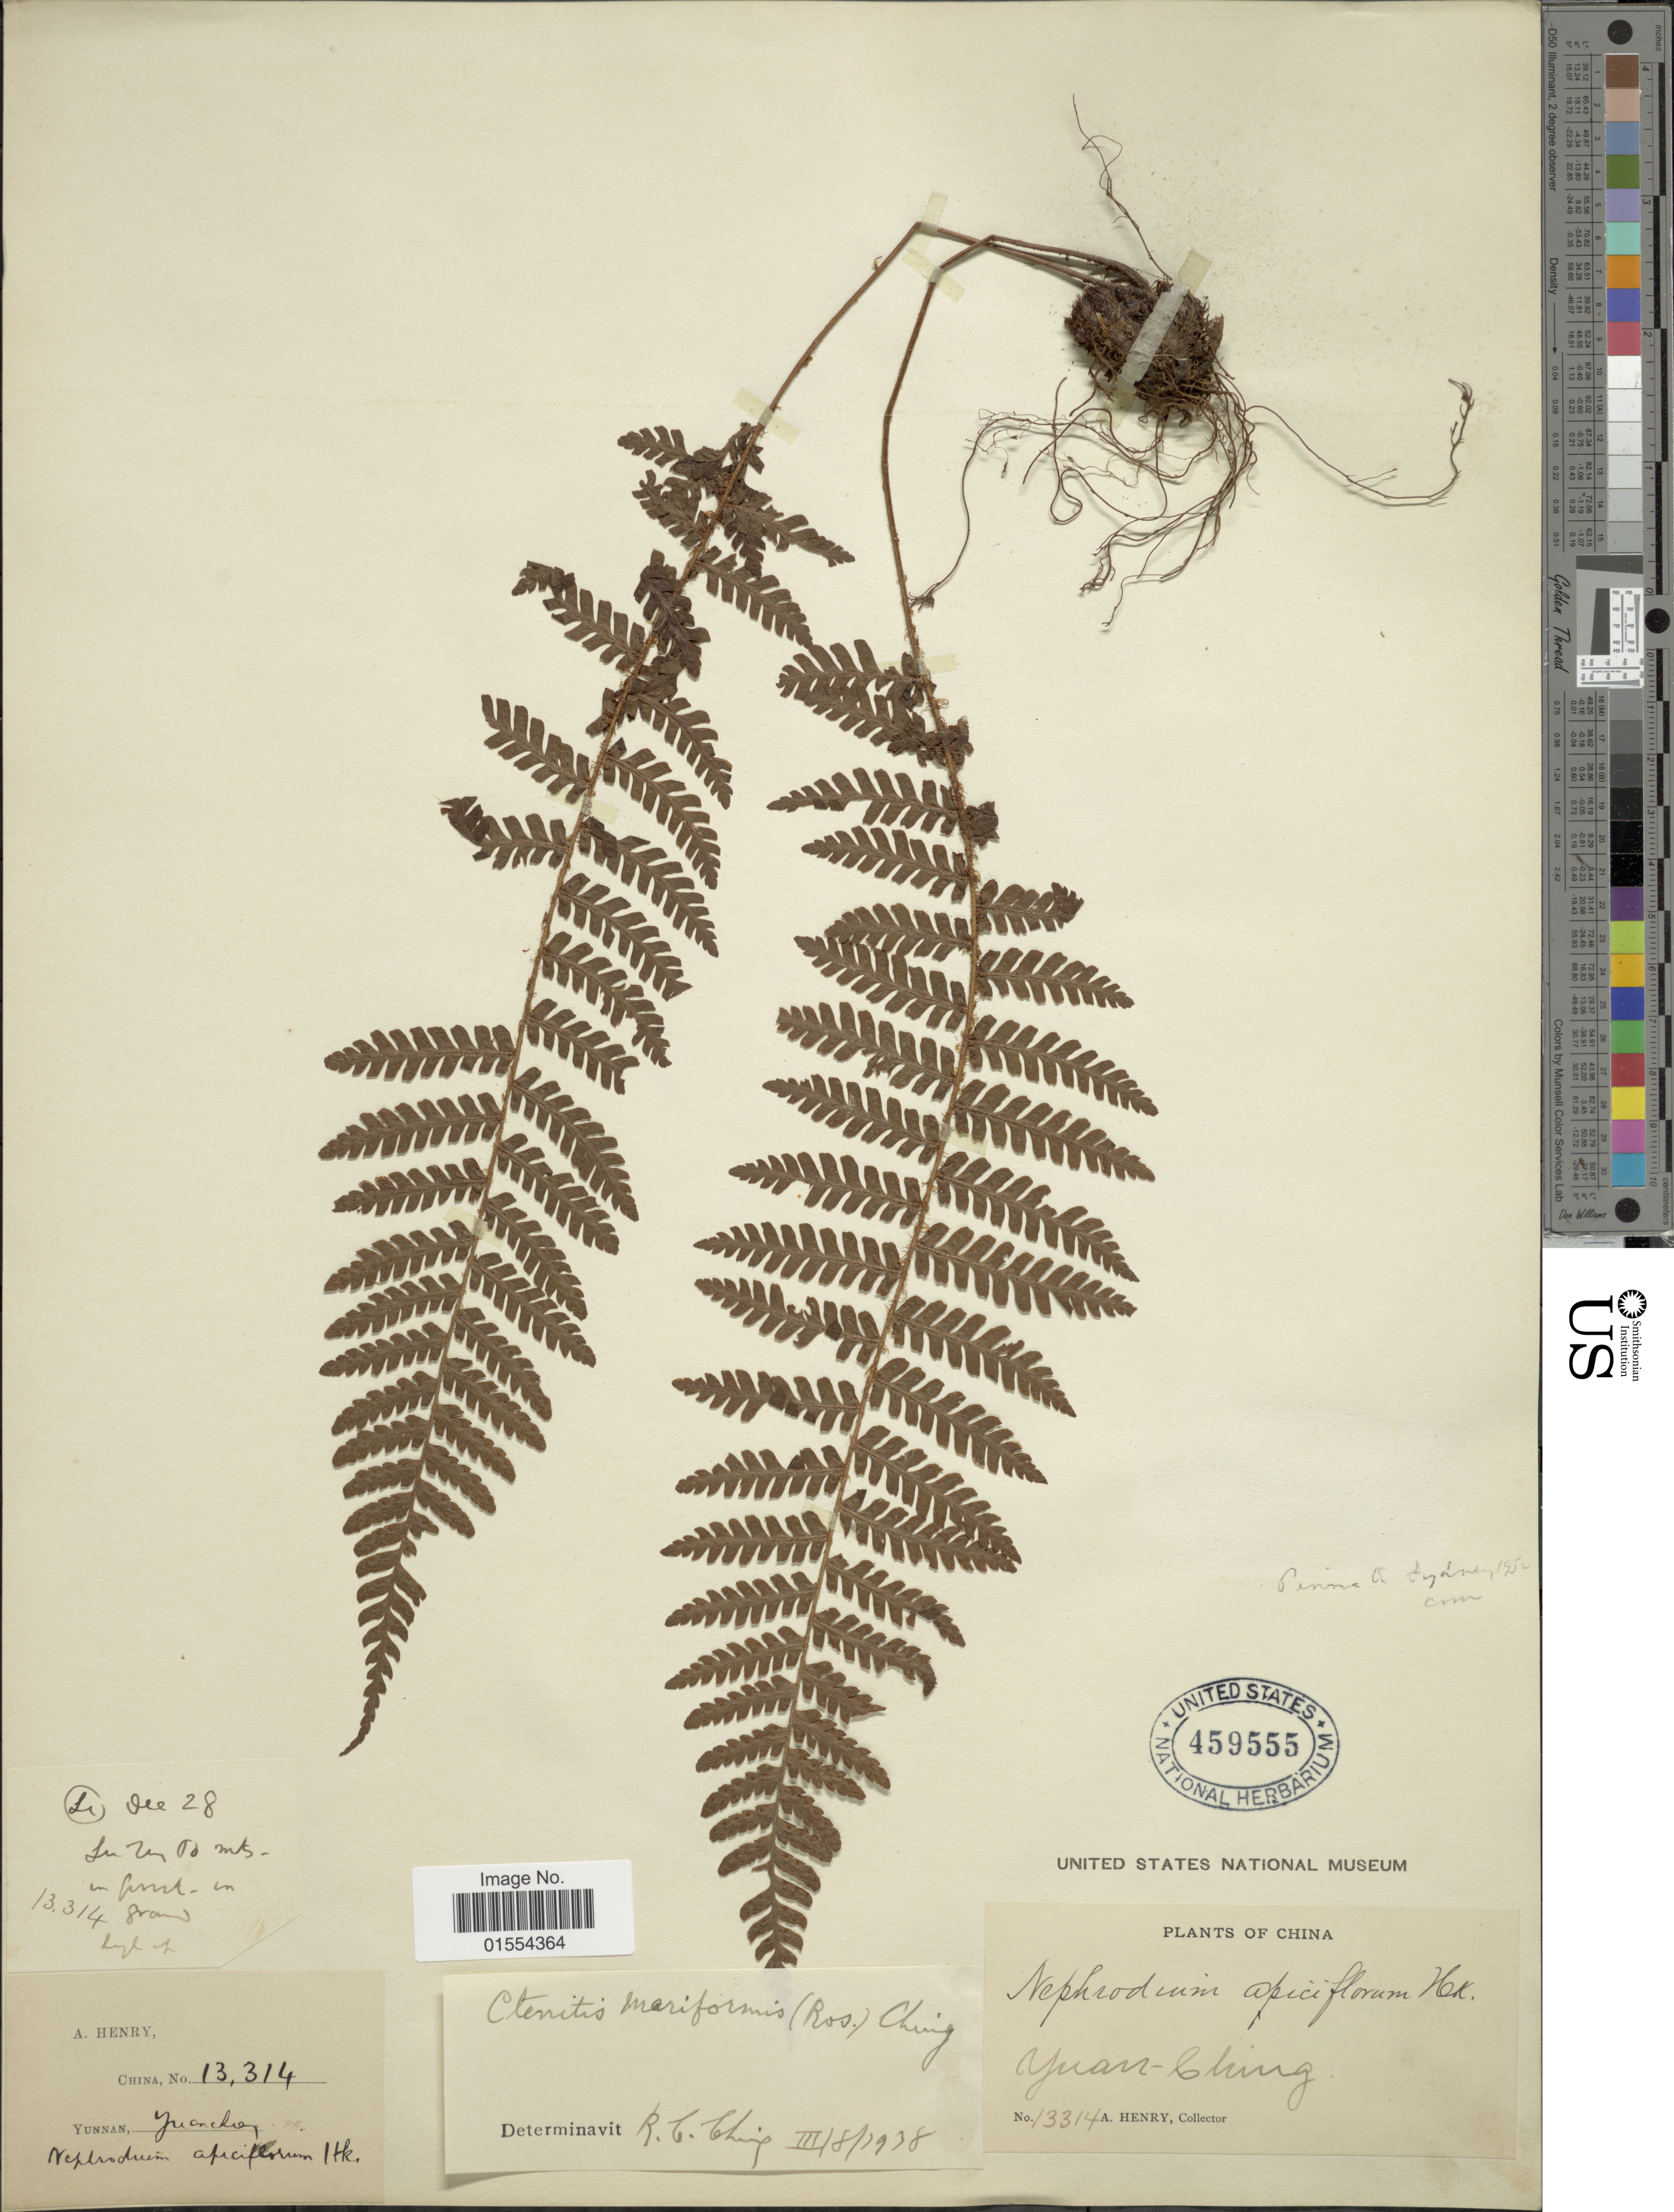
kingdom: Plantae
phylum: Tracheophyta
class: Polypodiopsida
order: Polypodiales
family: Dryopteridaceae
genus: Dryopteris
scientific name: Dryopteris mariformis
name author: Rosenst.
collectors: A. Henry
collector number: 13314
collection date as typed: Transcribed d/m/y: 4/12/28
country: China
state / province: Yunnan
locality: Yuan-Ching. Lu Zeng Po mts. Li.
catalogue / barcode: US 459555